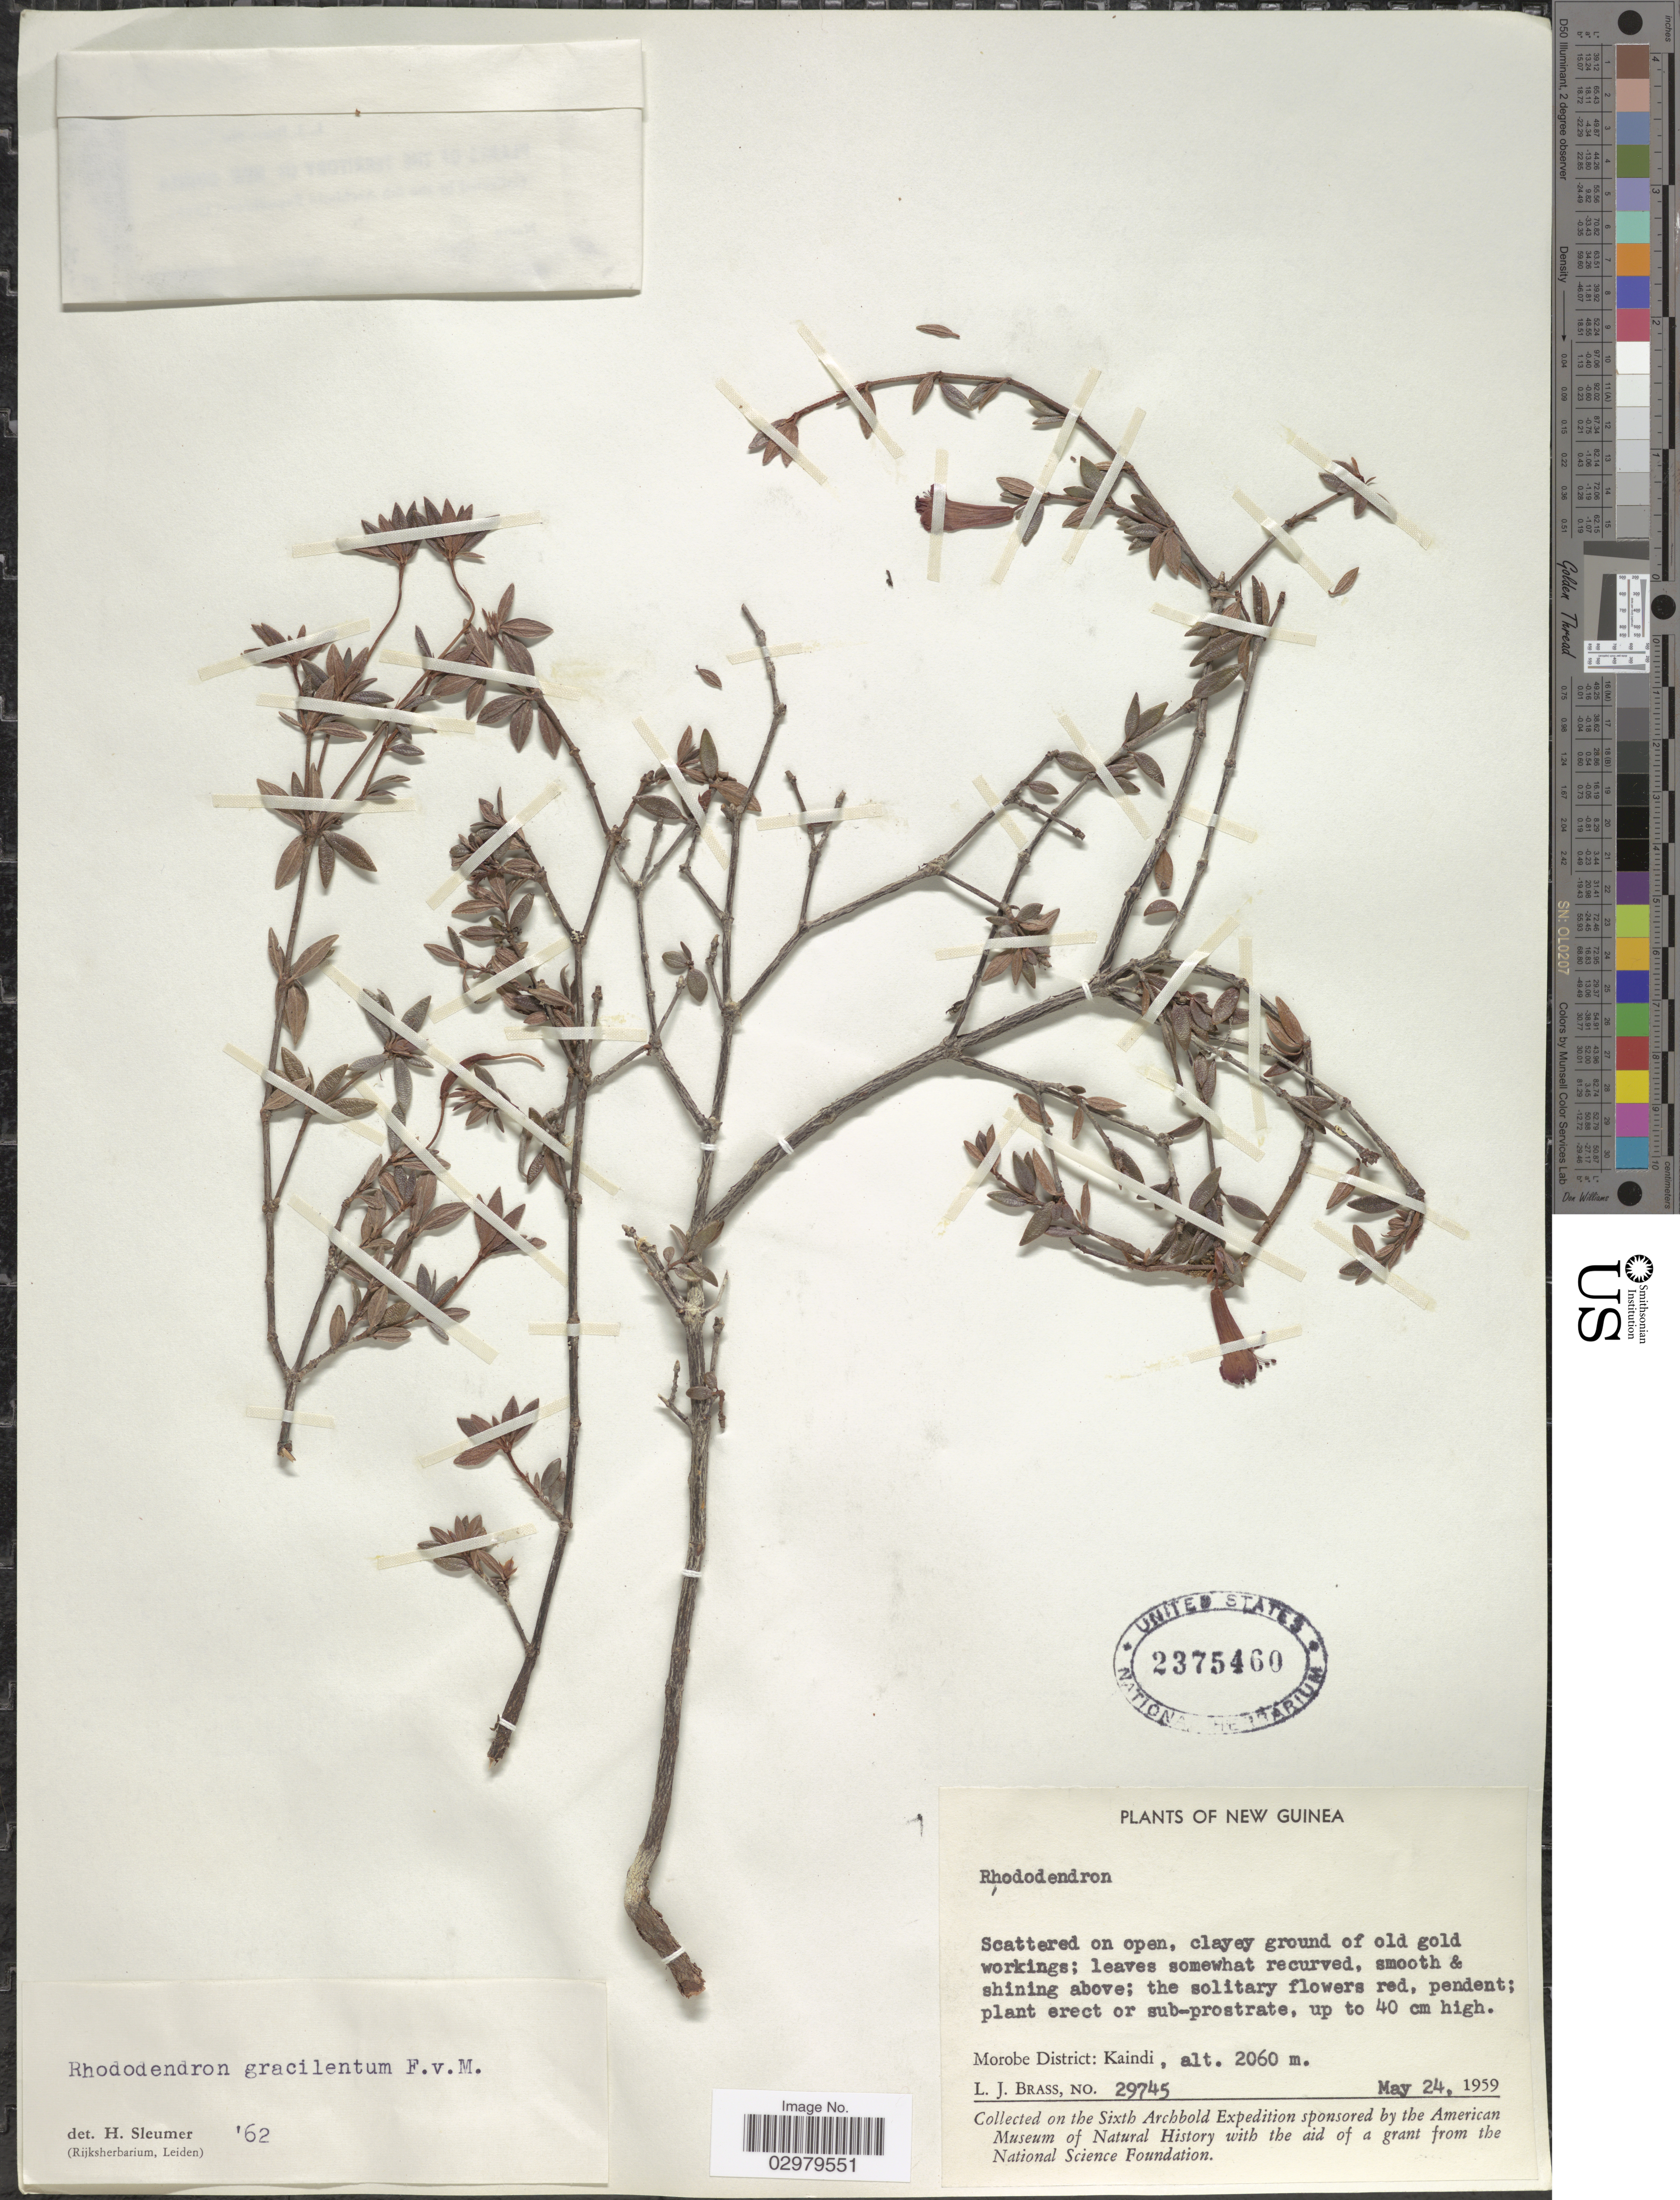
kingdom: Plantae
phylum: Tracheophyta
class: Magnoliopsida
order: Ericales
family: Ericaceae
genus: Rhododendron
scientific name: Rhododendron gracilentum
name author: F. Muell.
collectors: L. J. Brass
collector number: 29745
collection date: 1959-05-24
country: Papua New Guinea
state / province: Morobe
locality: New Guinea. Morobe District: Kaindi.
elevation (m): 2060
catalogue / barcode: US 2375460